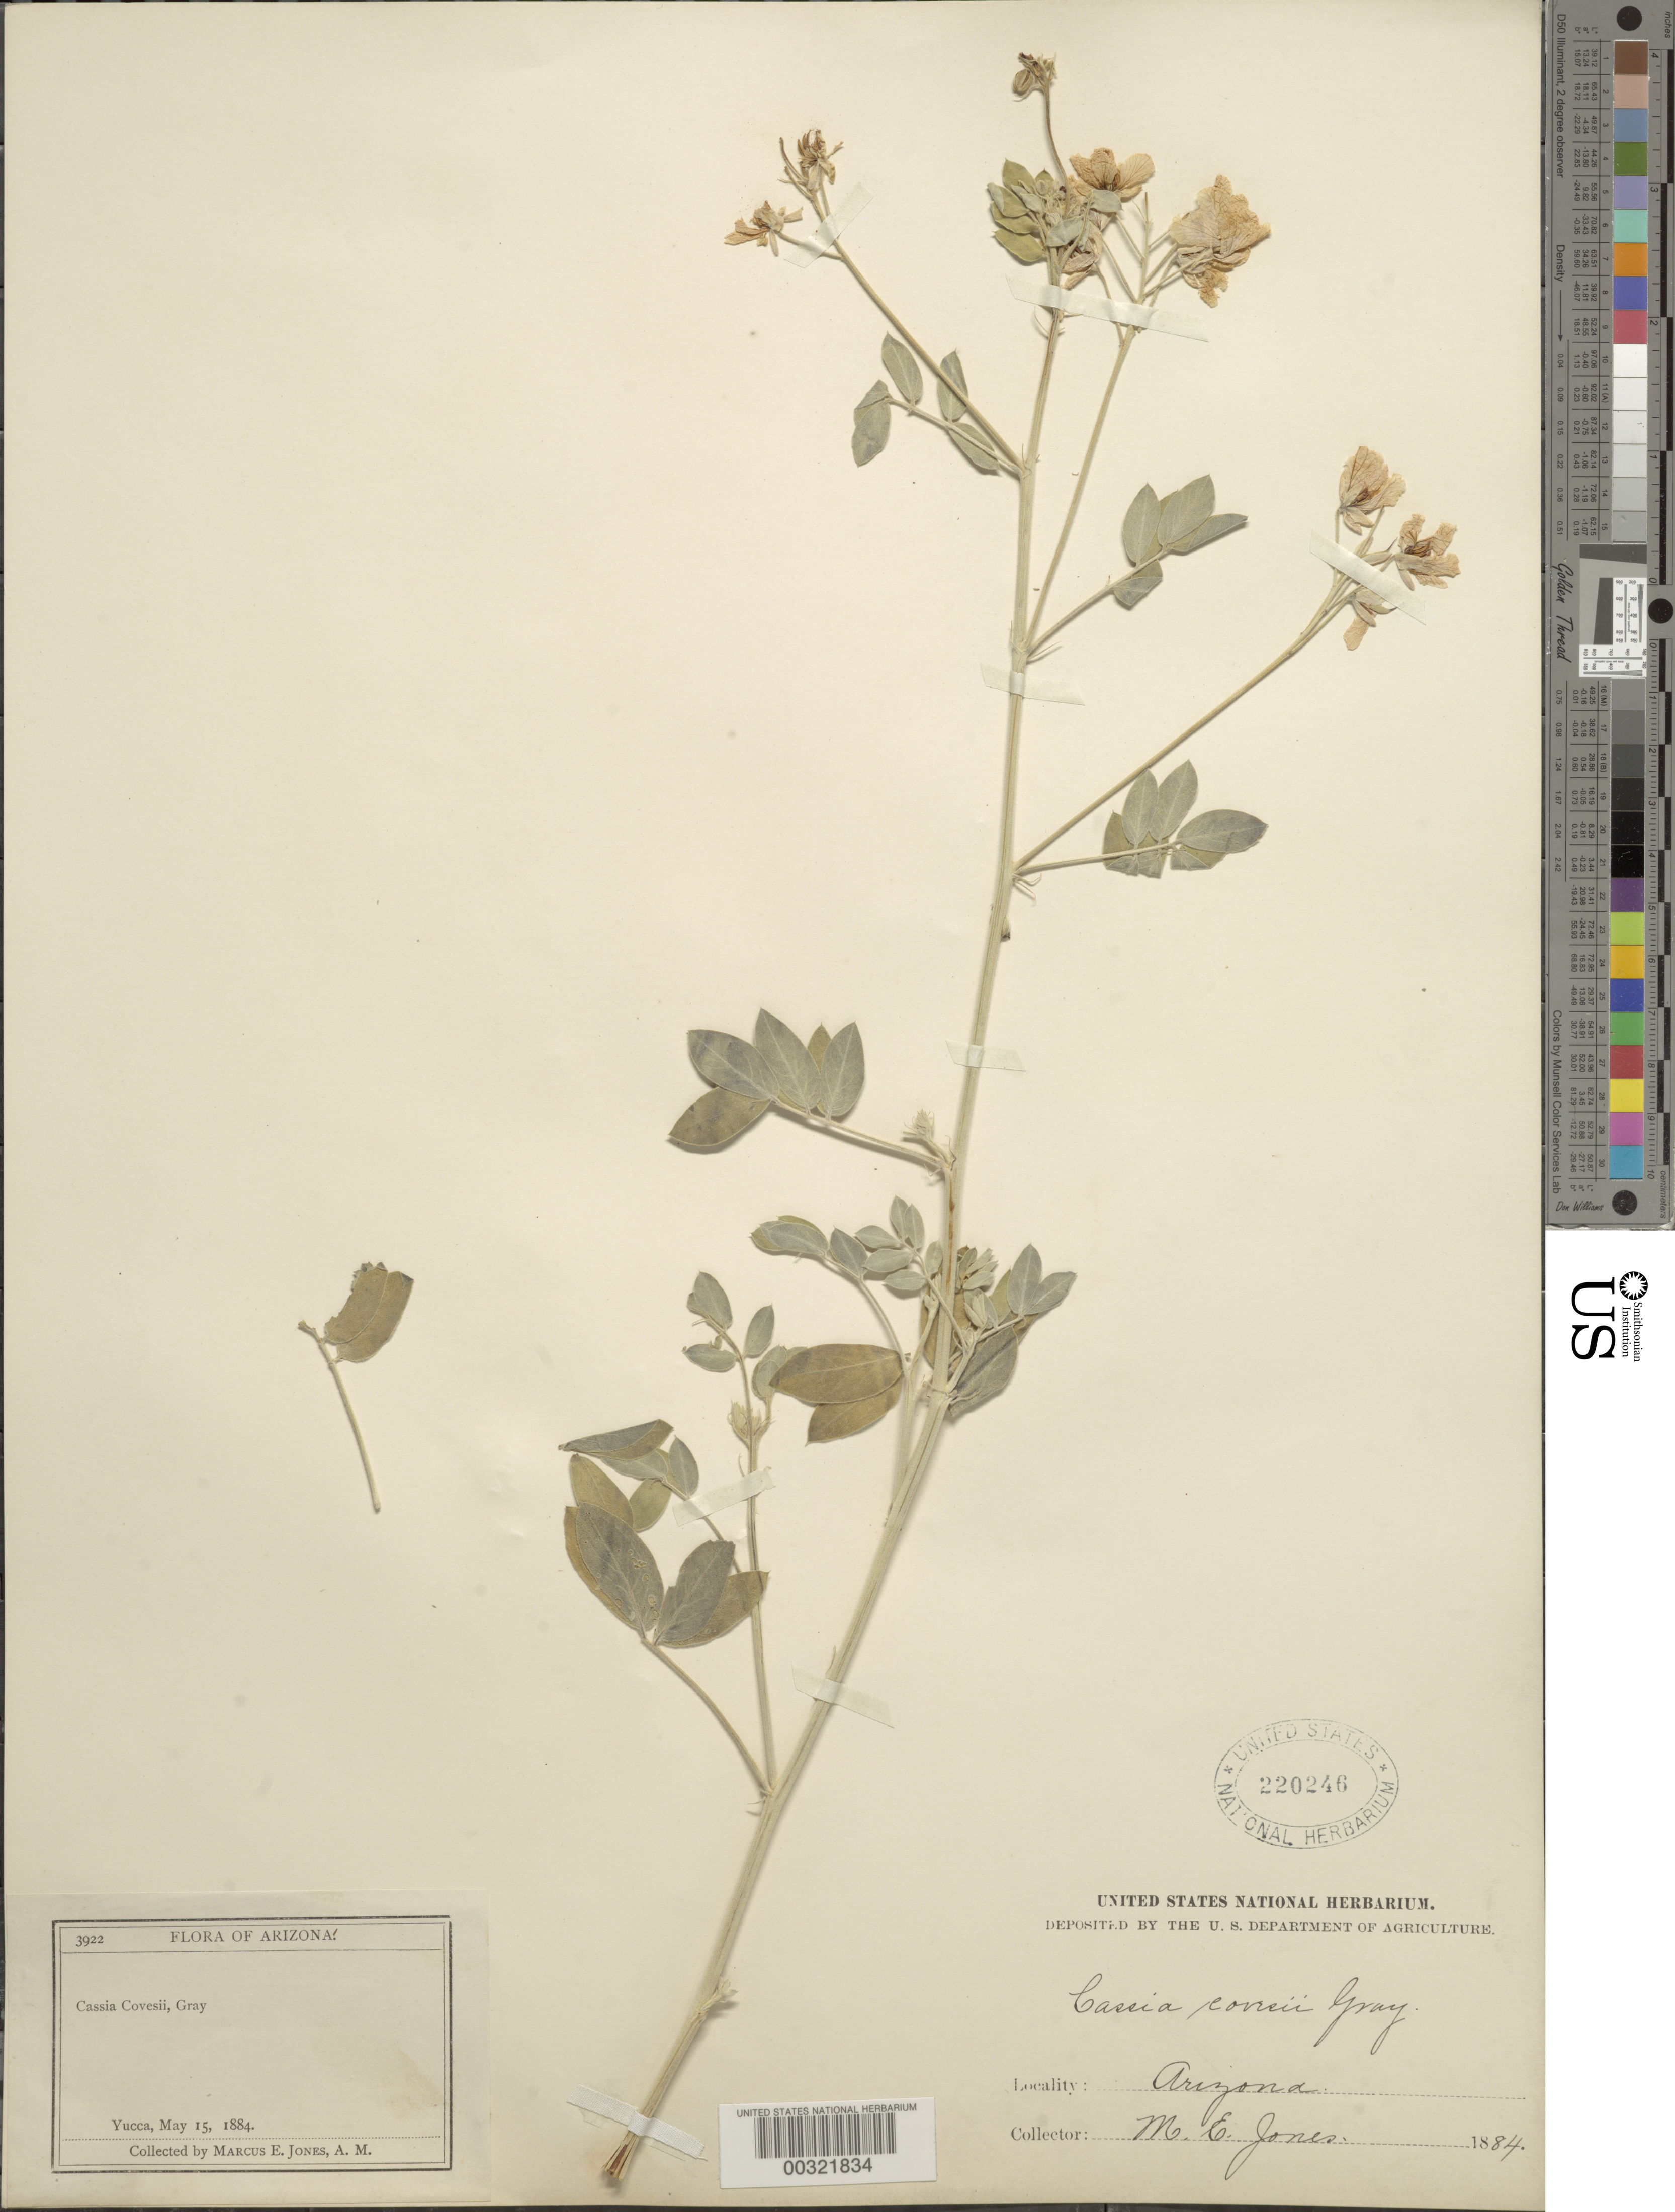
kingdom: Plantae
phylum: Tracheophyta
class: Magnoliopsida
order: Fabales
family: Fabaceae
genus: Senna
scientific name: Senna covesii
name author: (A. Gray) H.S. Irwin & Barneby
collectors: M. E. Jones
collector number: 3922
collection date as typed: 15 May 1884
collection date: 1884-05-15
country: United States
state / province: Arizona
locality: Yucca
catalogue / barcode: US 220246